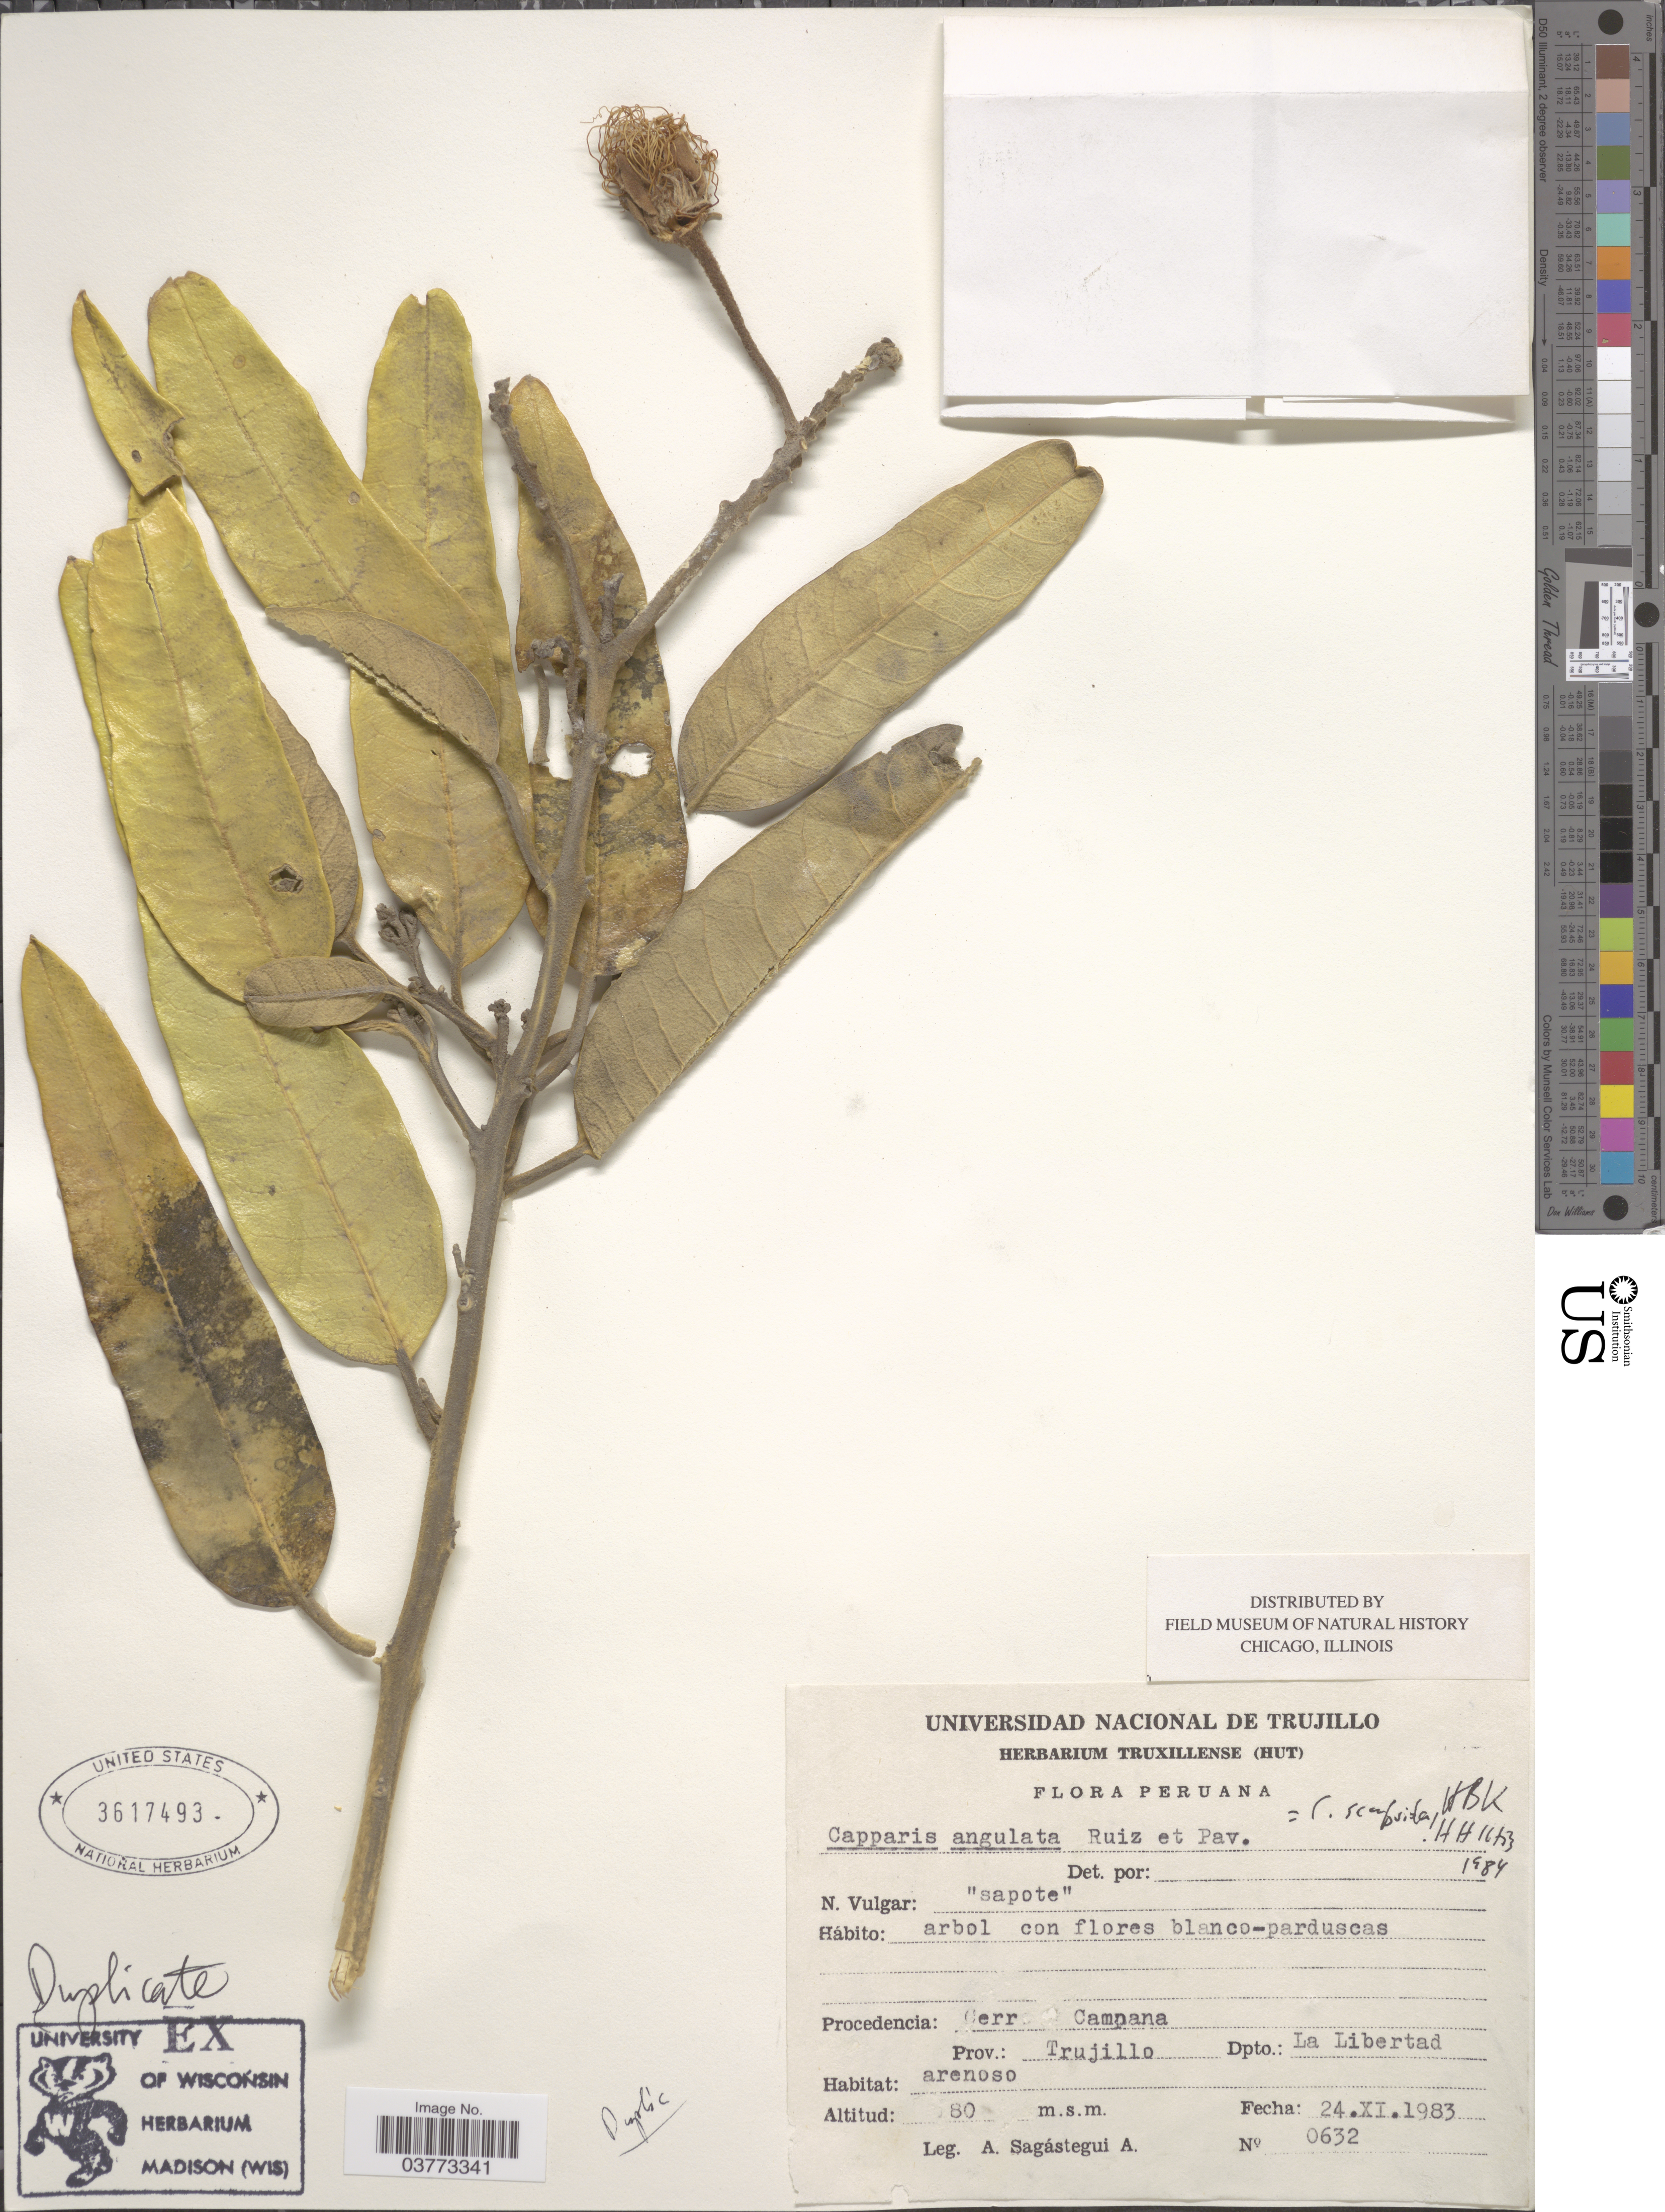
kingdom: Plantae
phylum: Tracheophyta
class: Magnoliopsida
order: Brassicales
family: Capparaceae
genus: Colicodendron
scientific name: Colicodendron angulatum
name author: (Ruiz & Pav. ex DC.) Hutch.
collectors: A. Sagástegui A.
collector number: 0632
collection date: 1983-11-24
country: Peru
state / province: La Libertad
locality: Procedencia: Cerro Campana. Prov. Trujillo. Dpto.: La Libertad.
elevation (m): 80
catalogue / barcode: US 3617493